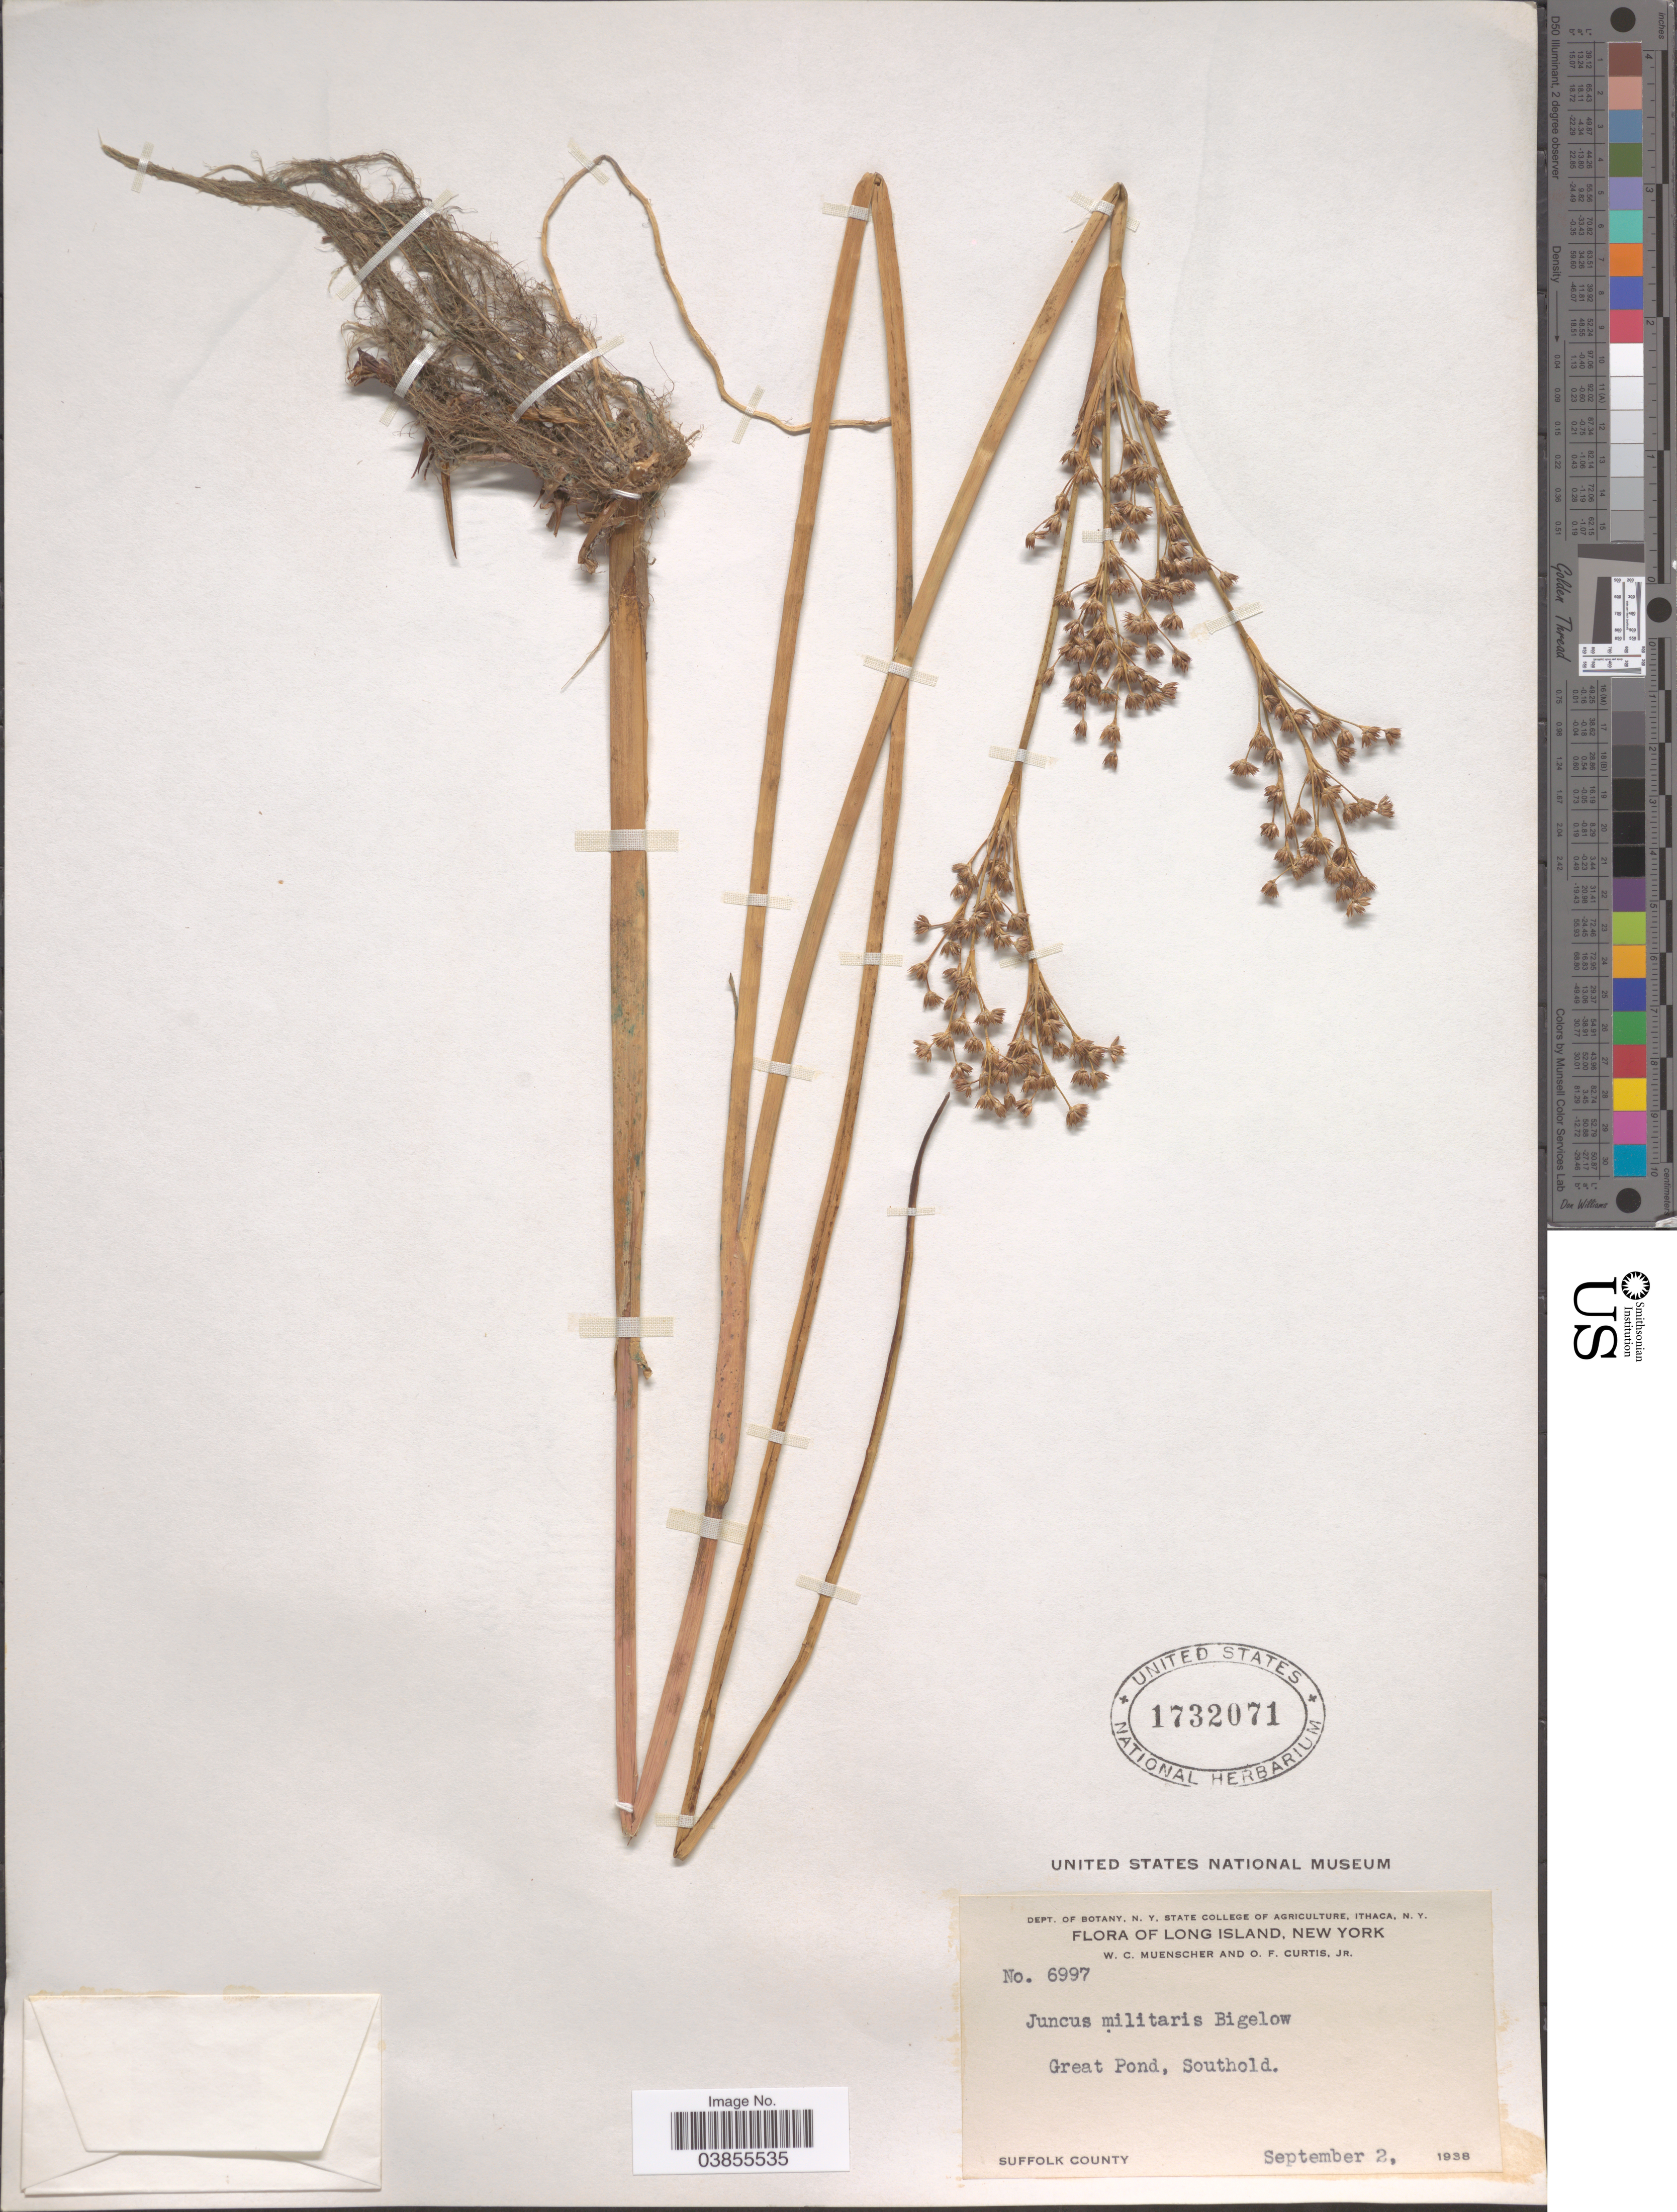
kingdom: Plantae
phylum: Tracheophyta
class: Liliopsida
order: Poales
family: Juncaceae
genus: Juncus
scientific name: Juncus militaris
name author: Bigelow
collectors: W. Muenscher & O. Curtis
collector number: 6997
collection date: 1938-09-02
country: United States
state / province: New York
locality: Long Island. Great Pond, Southold. Suffolk County.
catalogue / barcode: US 1732071